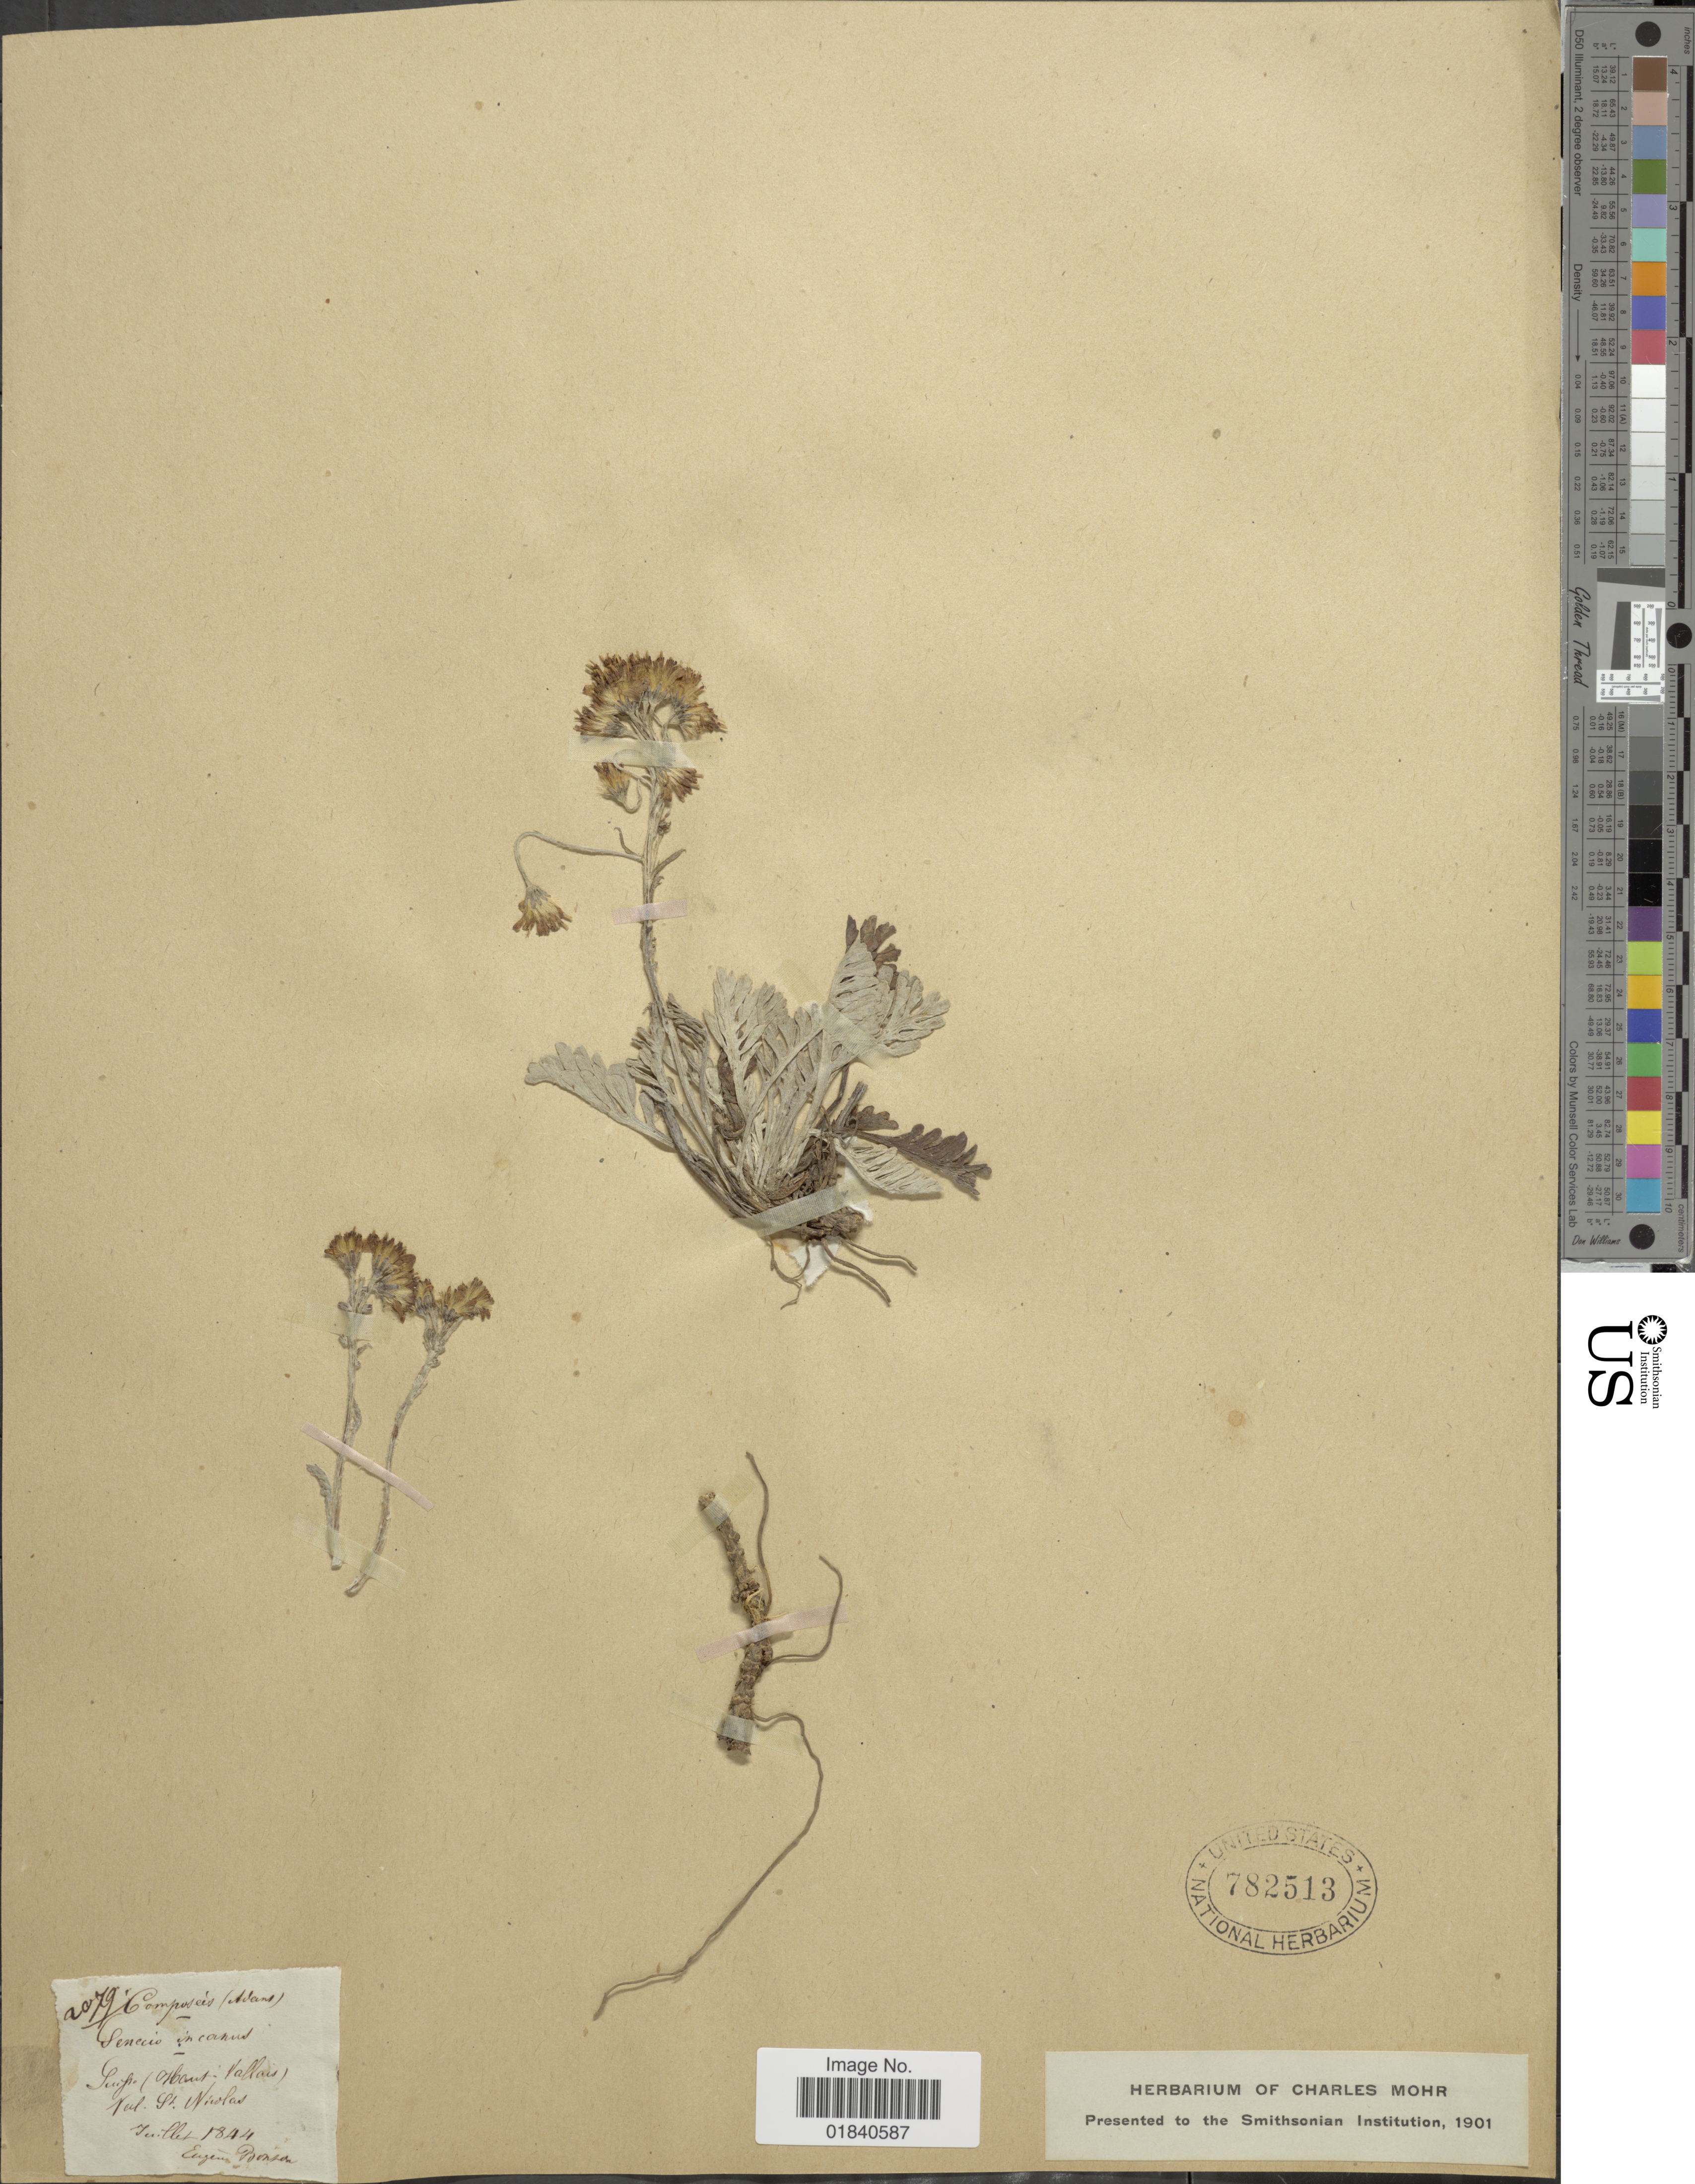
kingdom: Plantae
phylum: Tracheophyta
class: Magnoliopsida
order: Asterales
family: Asteraceae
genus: Jacobaea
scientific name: Jacobaea incana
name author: (L.) Veldkamp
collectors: Bonzon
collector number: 2079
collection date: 1844-07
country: Switzerland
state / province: Valais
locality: Suisse (Haut Vallais) Val. St. Nicolas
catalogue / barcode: US 782513